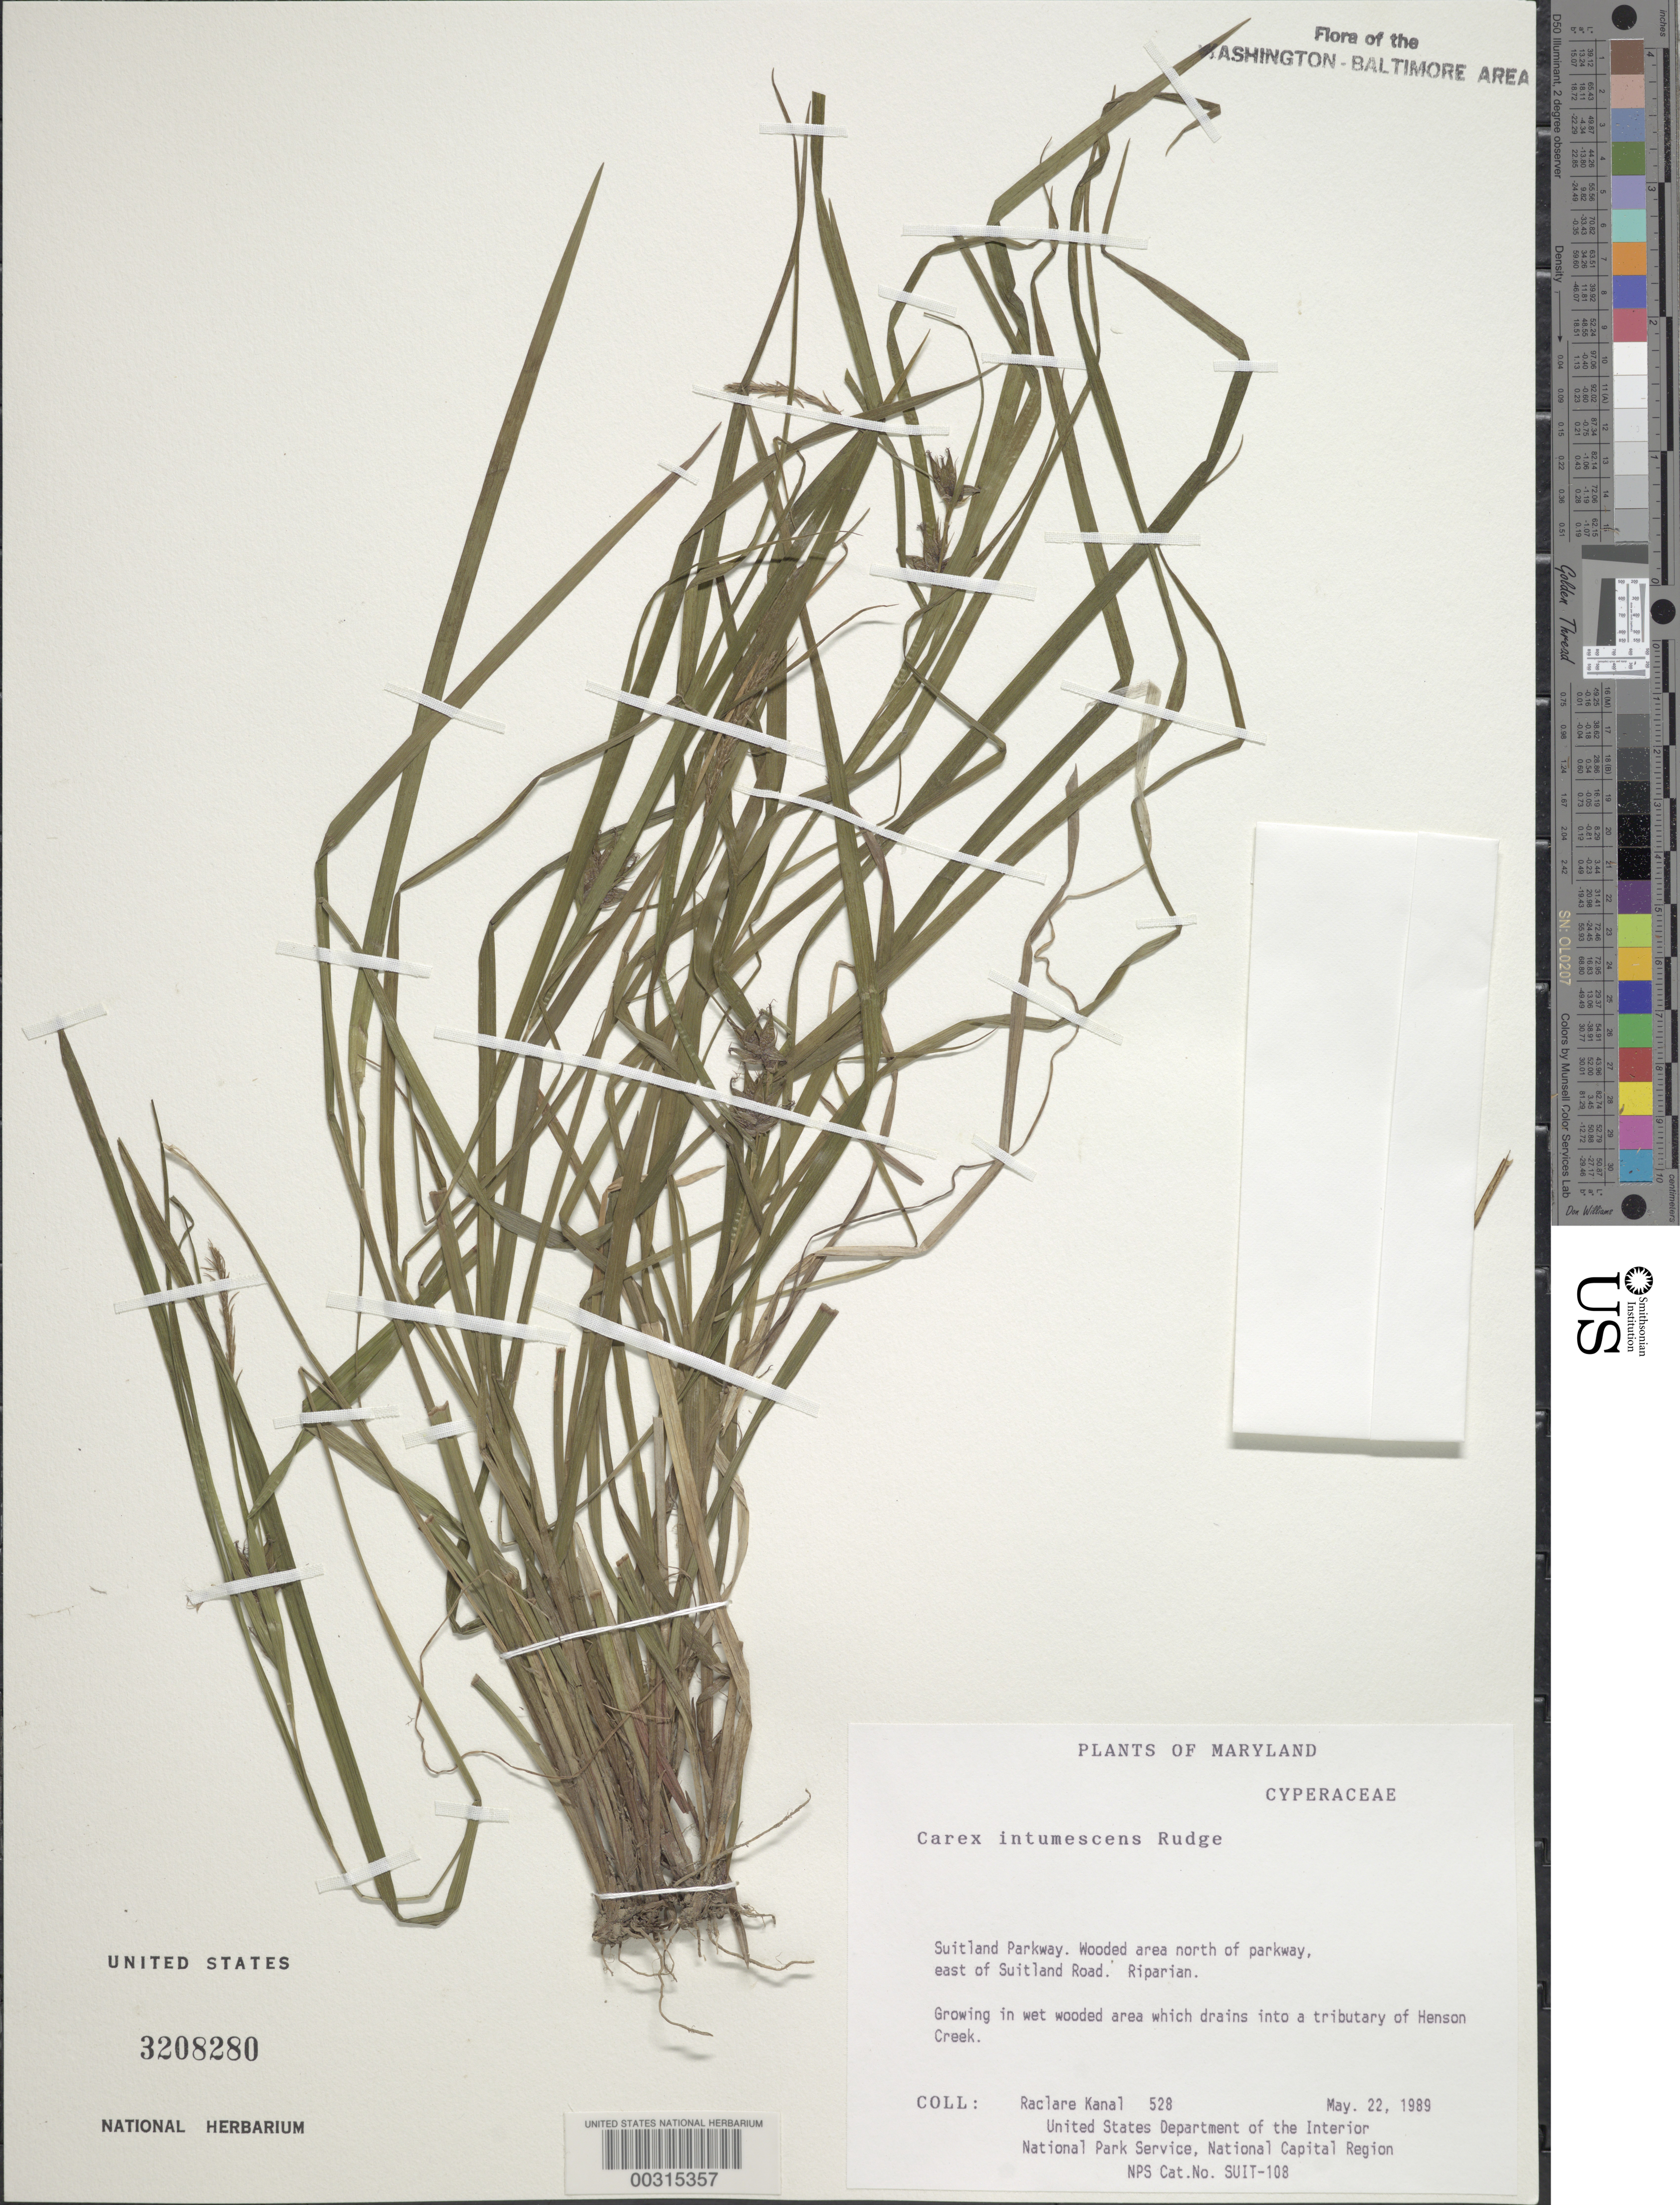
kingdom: Plantae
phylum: Tracheophyta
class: Liliopsida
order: Poales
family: Cyperaceae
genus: Carex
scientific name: Carex intumescens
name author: Rudge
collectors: R. Kanal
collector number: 528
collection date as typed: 22 May 1989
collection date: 1989-05-22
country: United States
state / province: Maryland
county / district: Prince George's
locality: Suitland Parkway, wooded area N of Parkway, S of maintenance yard, E of Suitland Road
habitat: Deciduous forest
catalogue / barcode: US 3208280